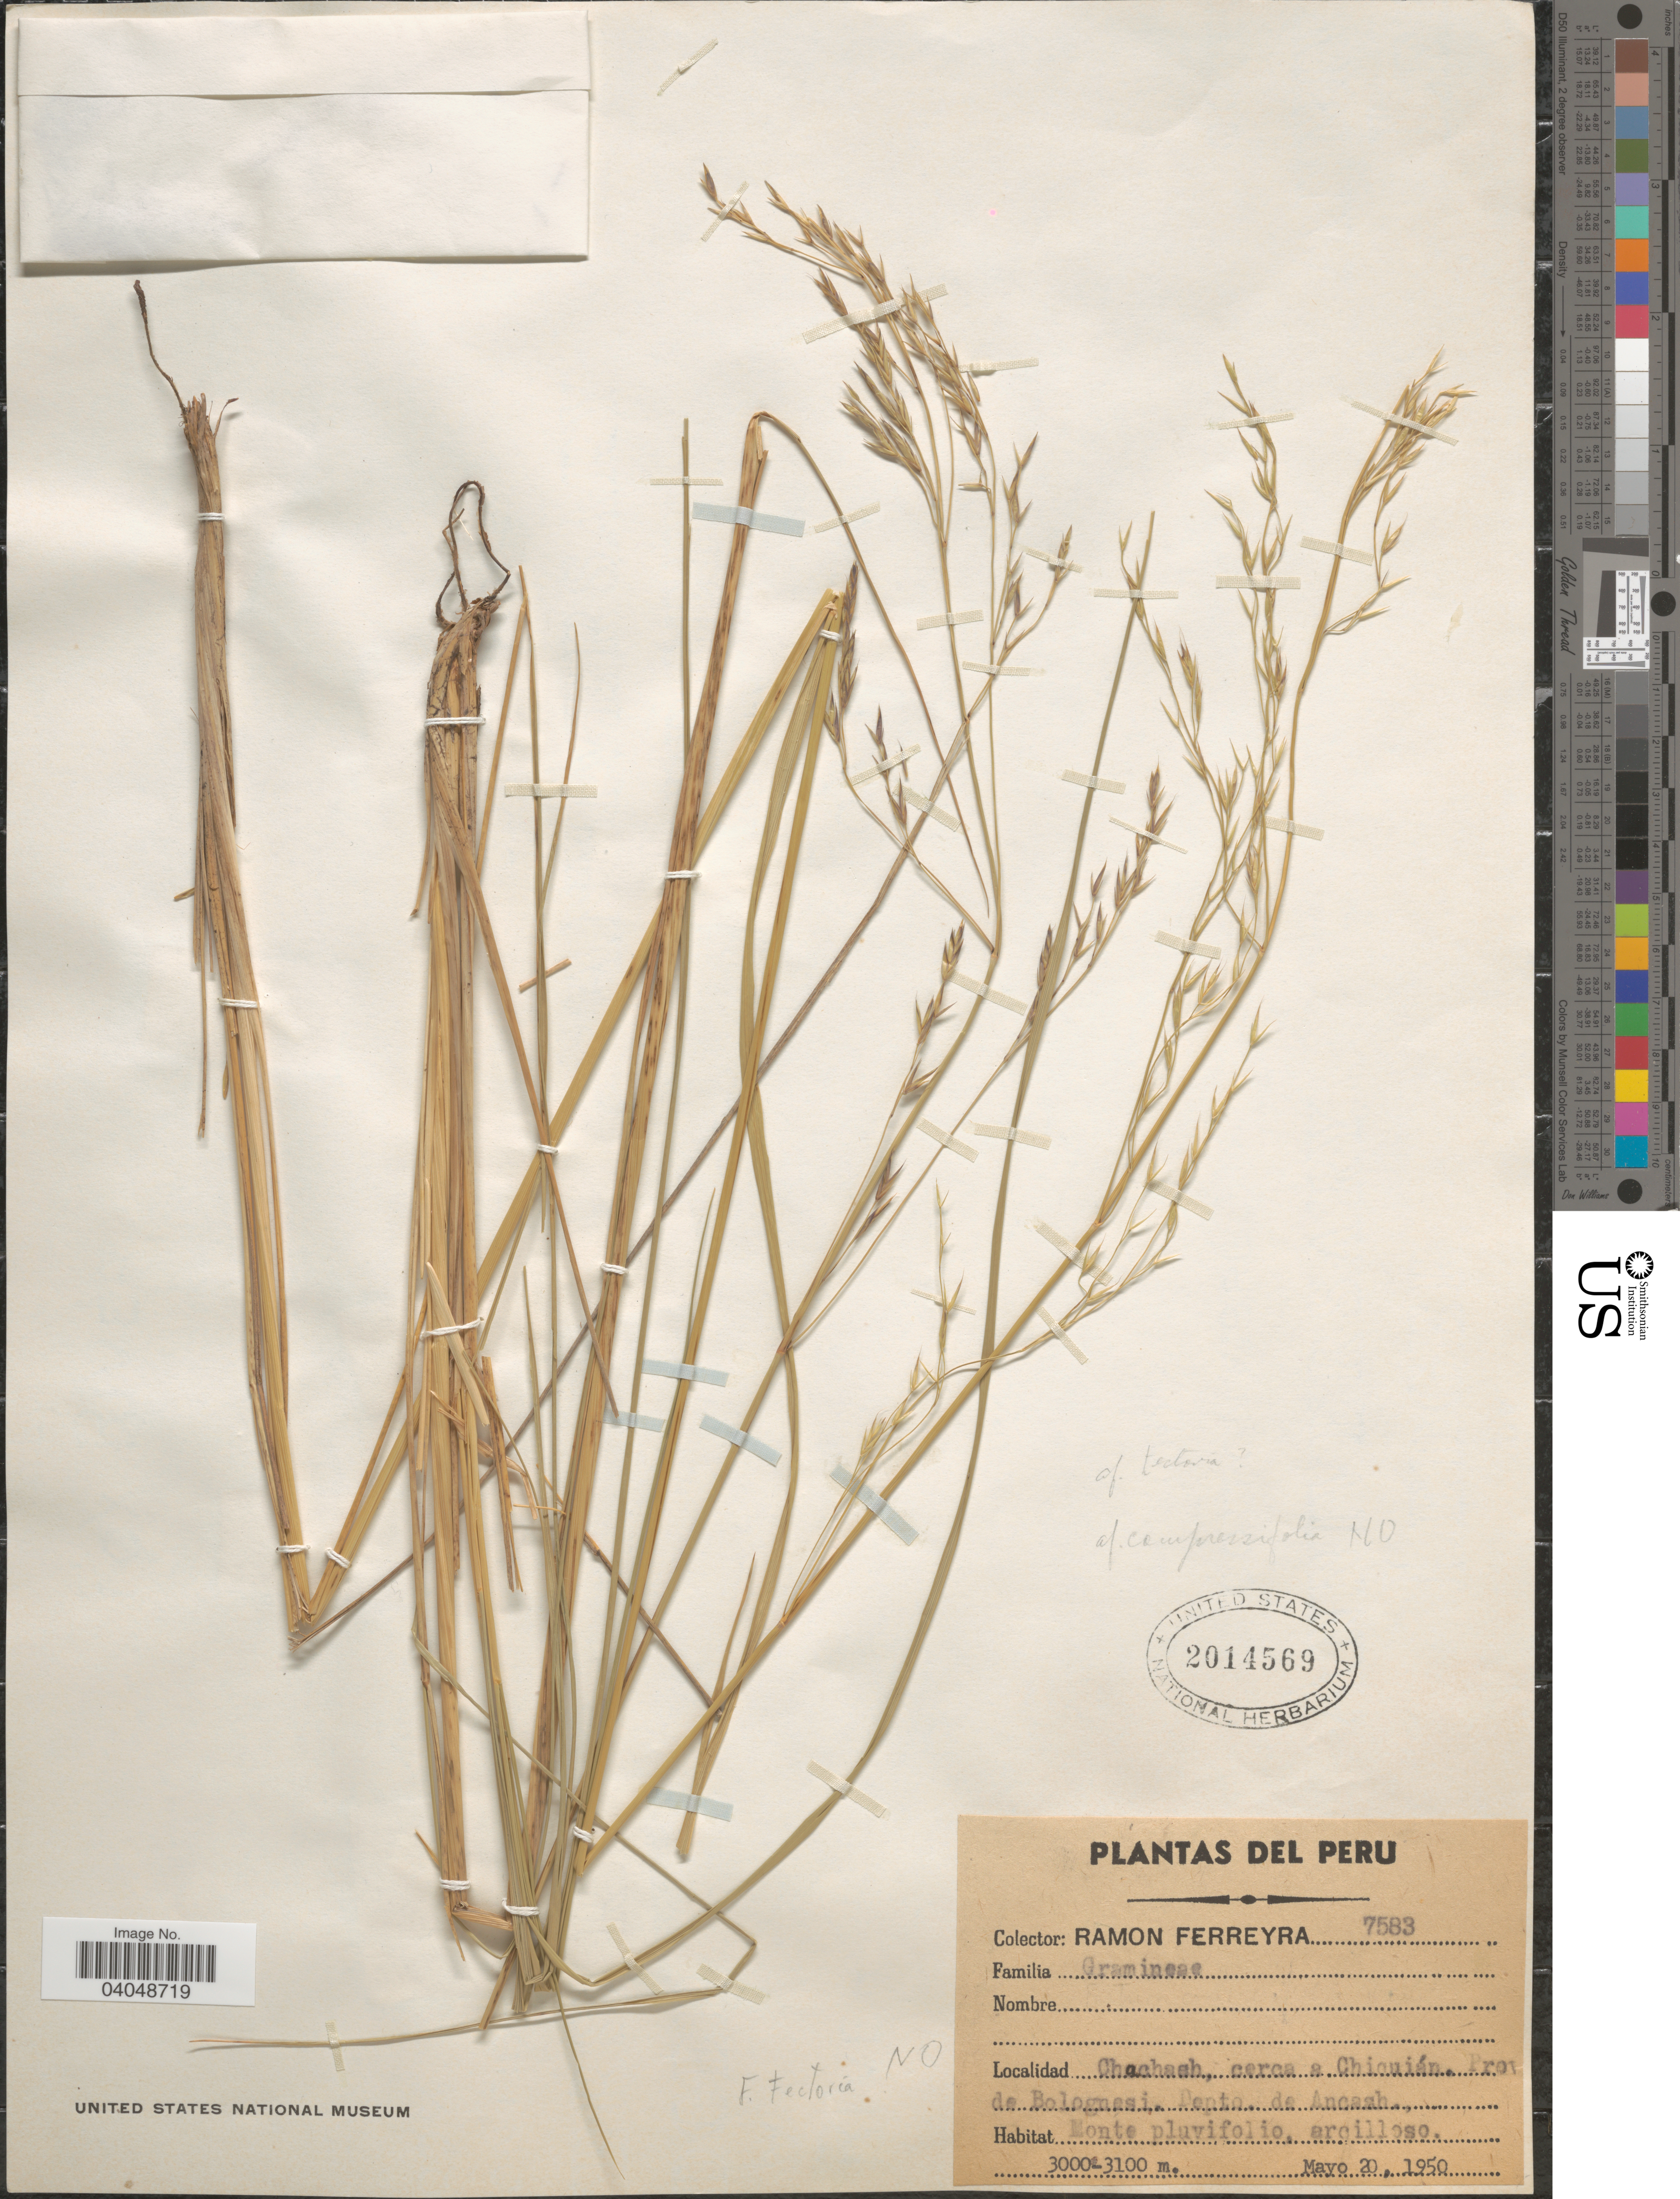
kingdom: Plantae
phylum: Tracheophyta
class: Liliopsida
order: Poales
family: Poaceae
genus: Festuca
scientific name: Festuca sp.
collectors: R. A. Ferreyra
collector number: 7583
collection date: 1950-05-20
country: Peru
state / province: Ancash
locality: Chachash, cerca a Chiquián. Prov. de Bolognesi, Depto. de Ancash.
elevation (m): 3000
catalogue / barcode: US 2014569